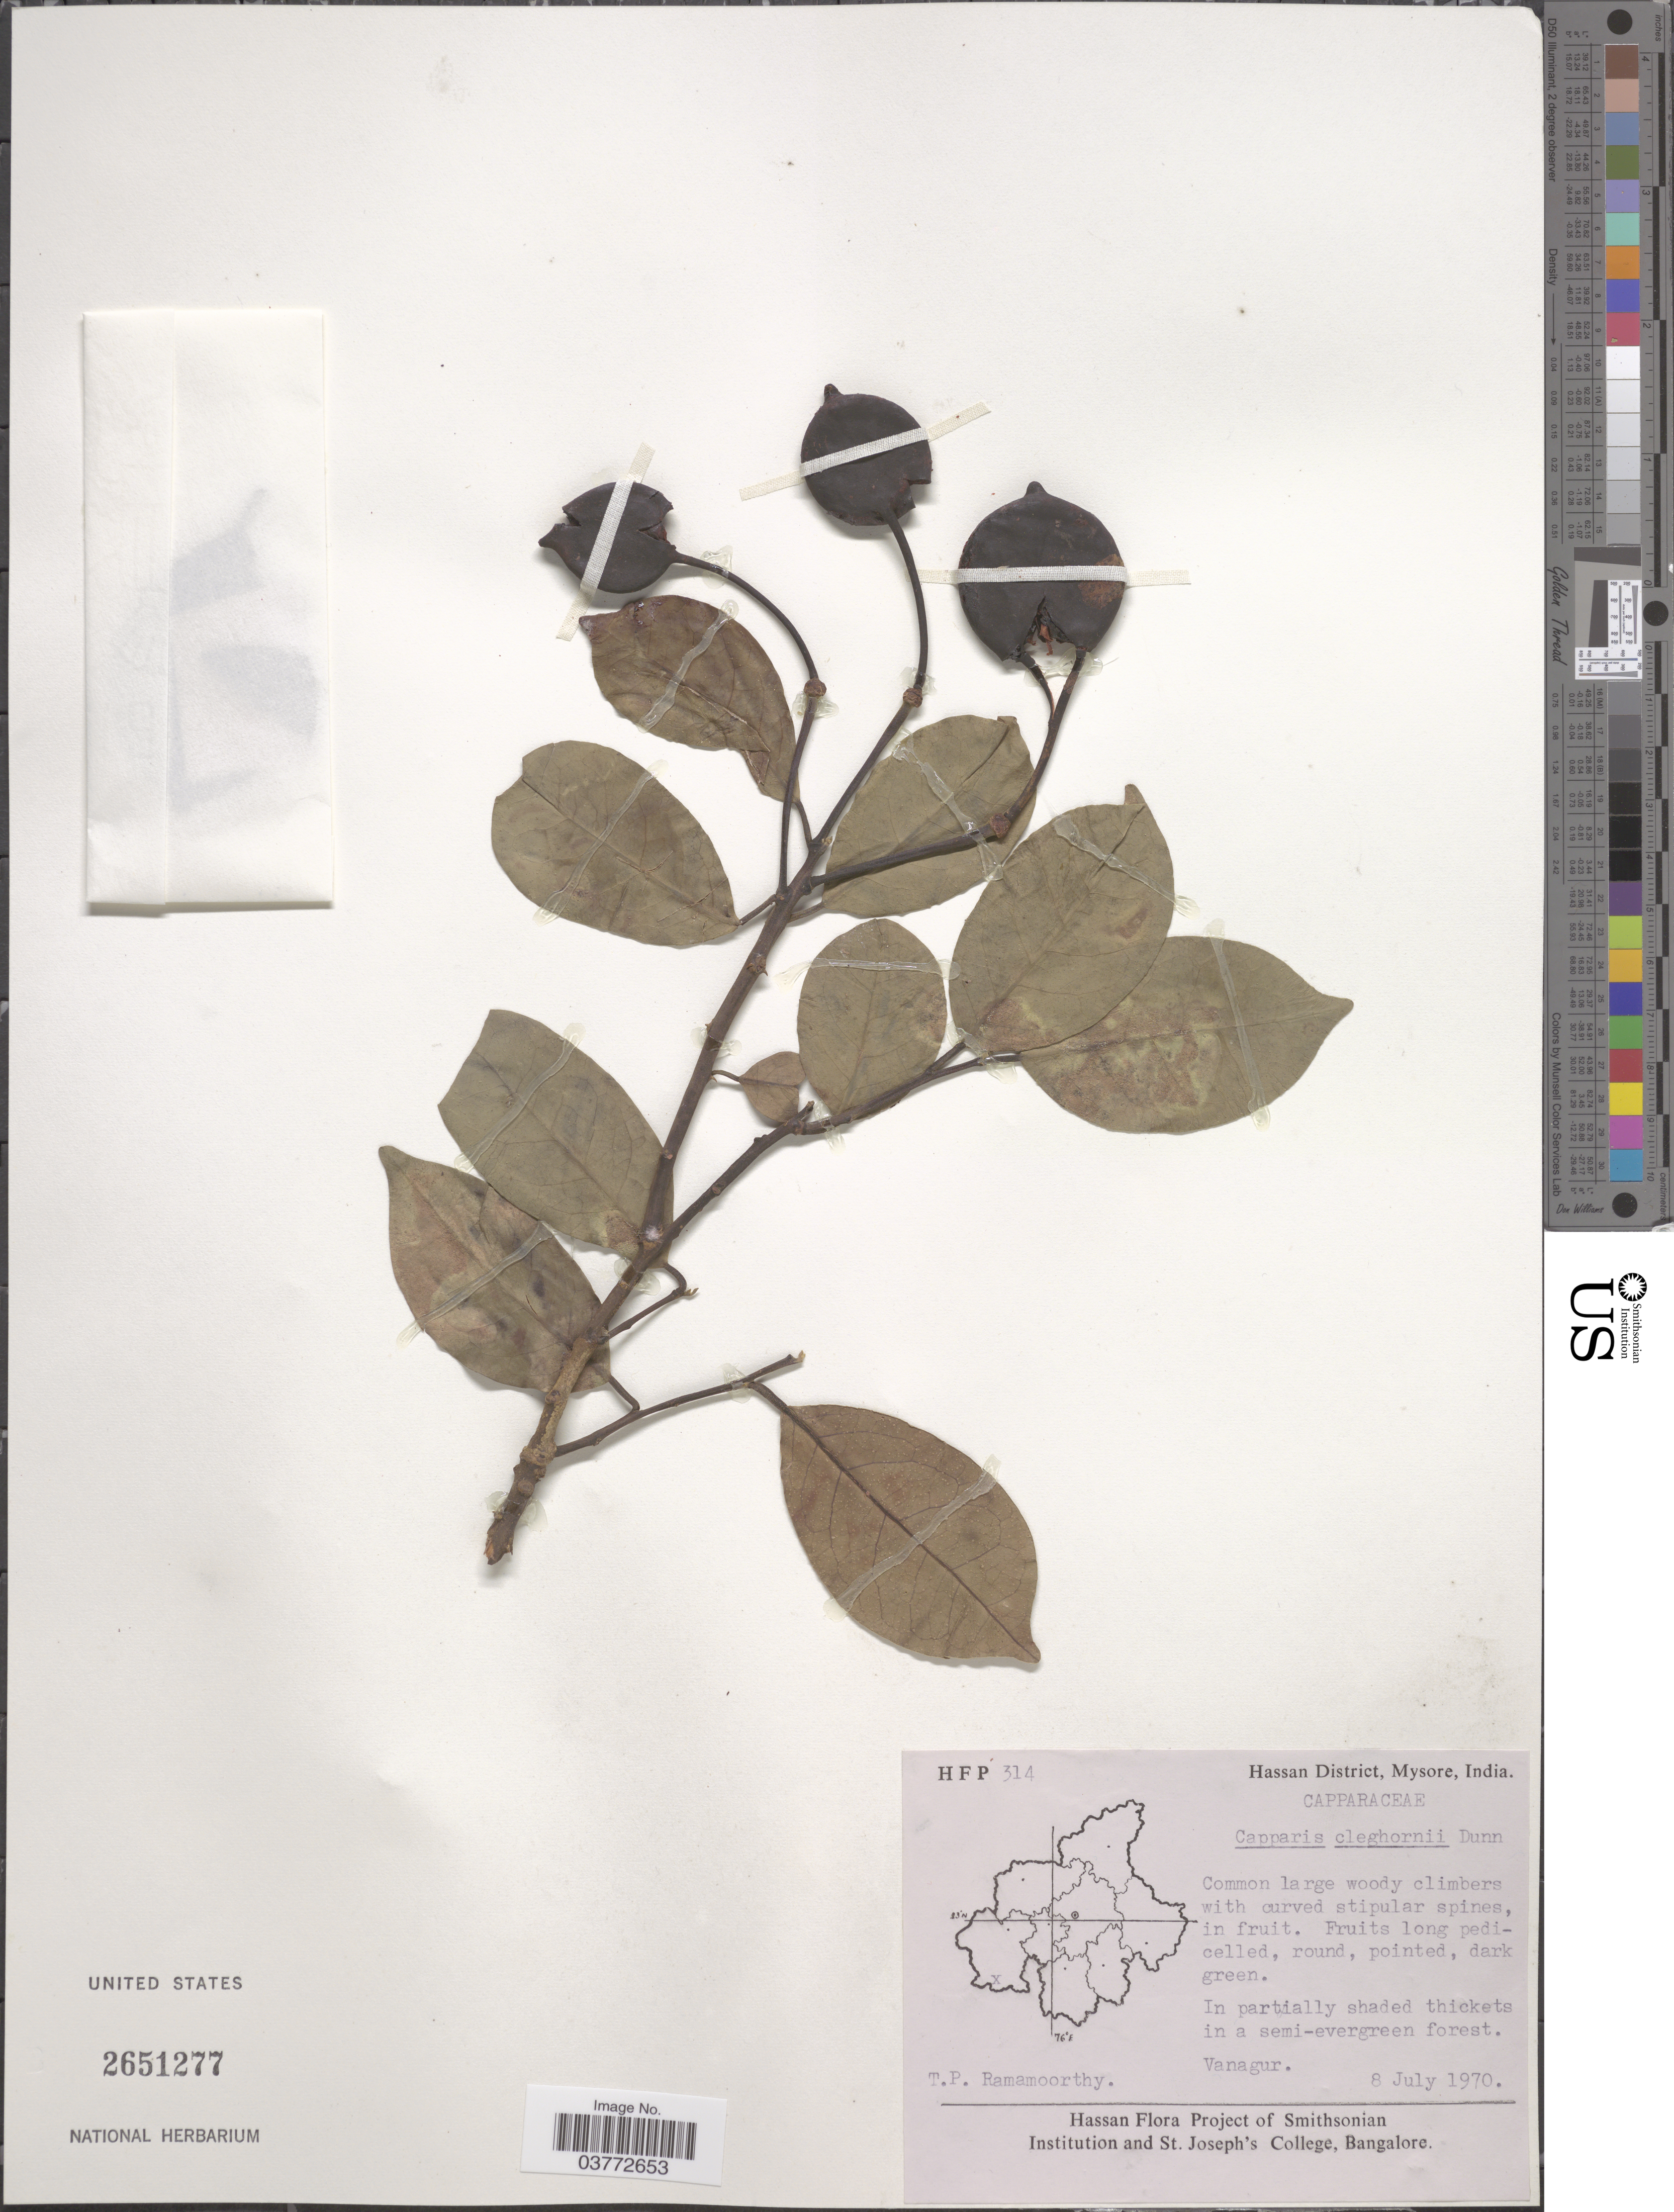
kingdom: Plantae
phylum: Tracheophyta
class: Magnoliopsida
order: Brassicales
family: Capparaceae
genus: Capparis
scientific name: Capparis cleghornii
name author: Dunn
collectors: T. P. Ramamoorthy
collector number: HFP 314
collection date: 1970-07-08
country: India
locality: Hassan District, Mysore. Vanagur.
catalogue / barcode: US 2651277